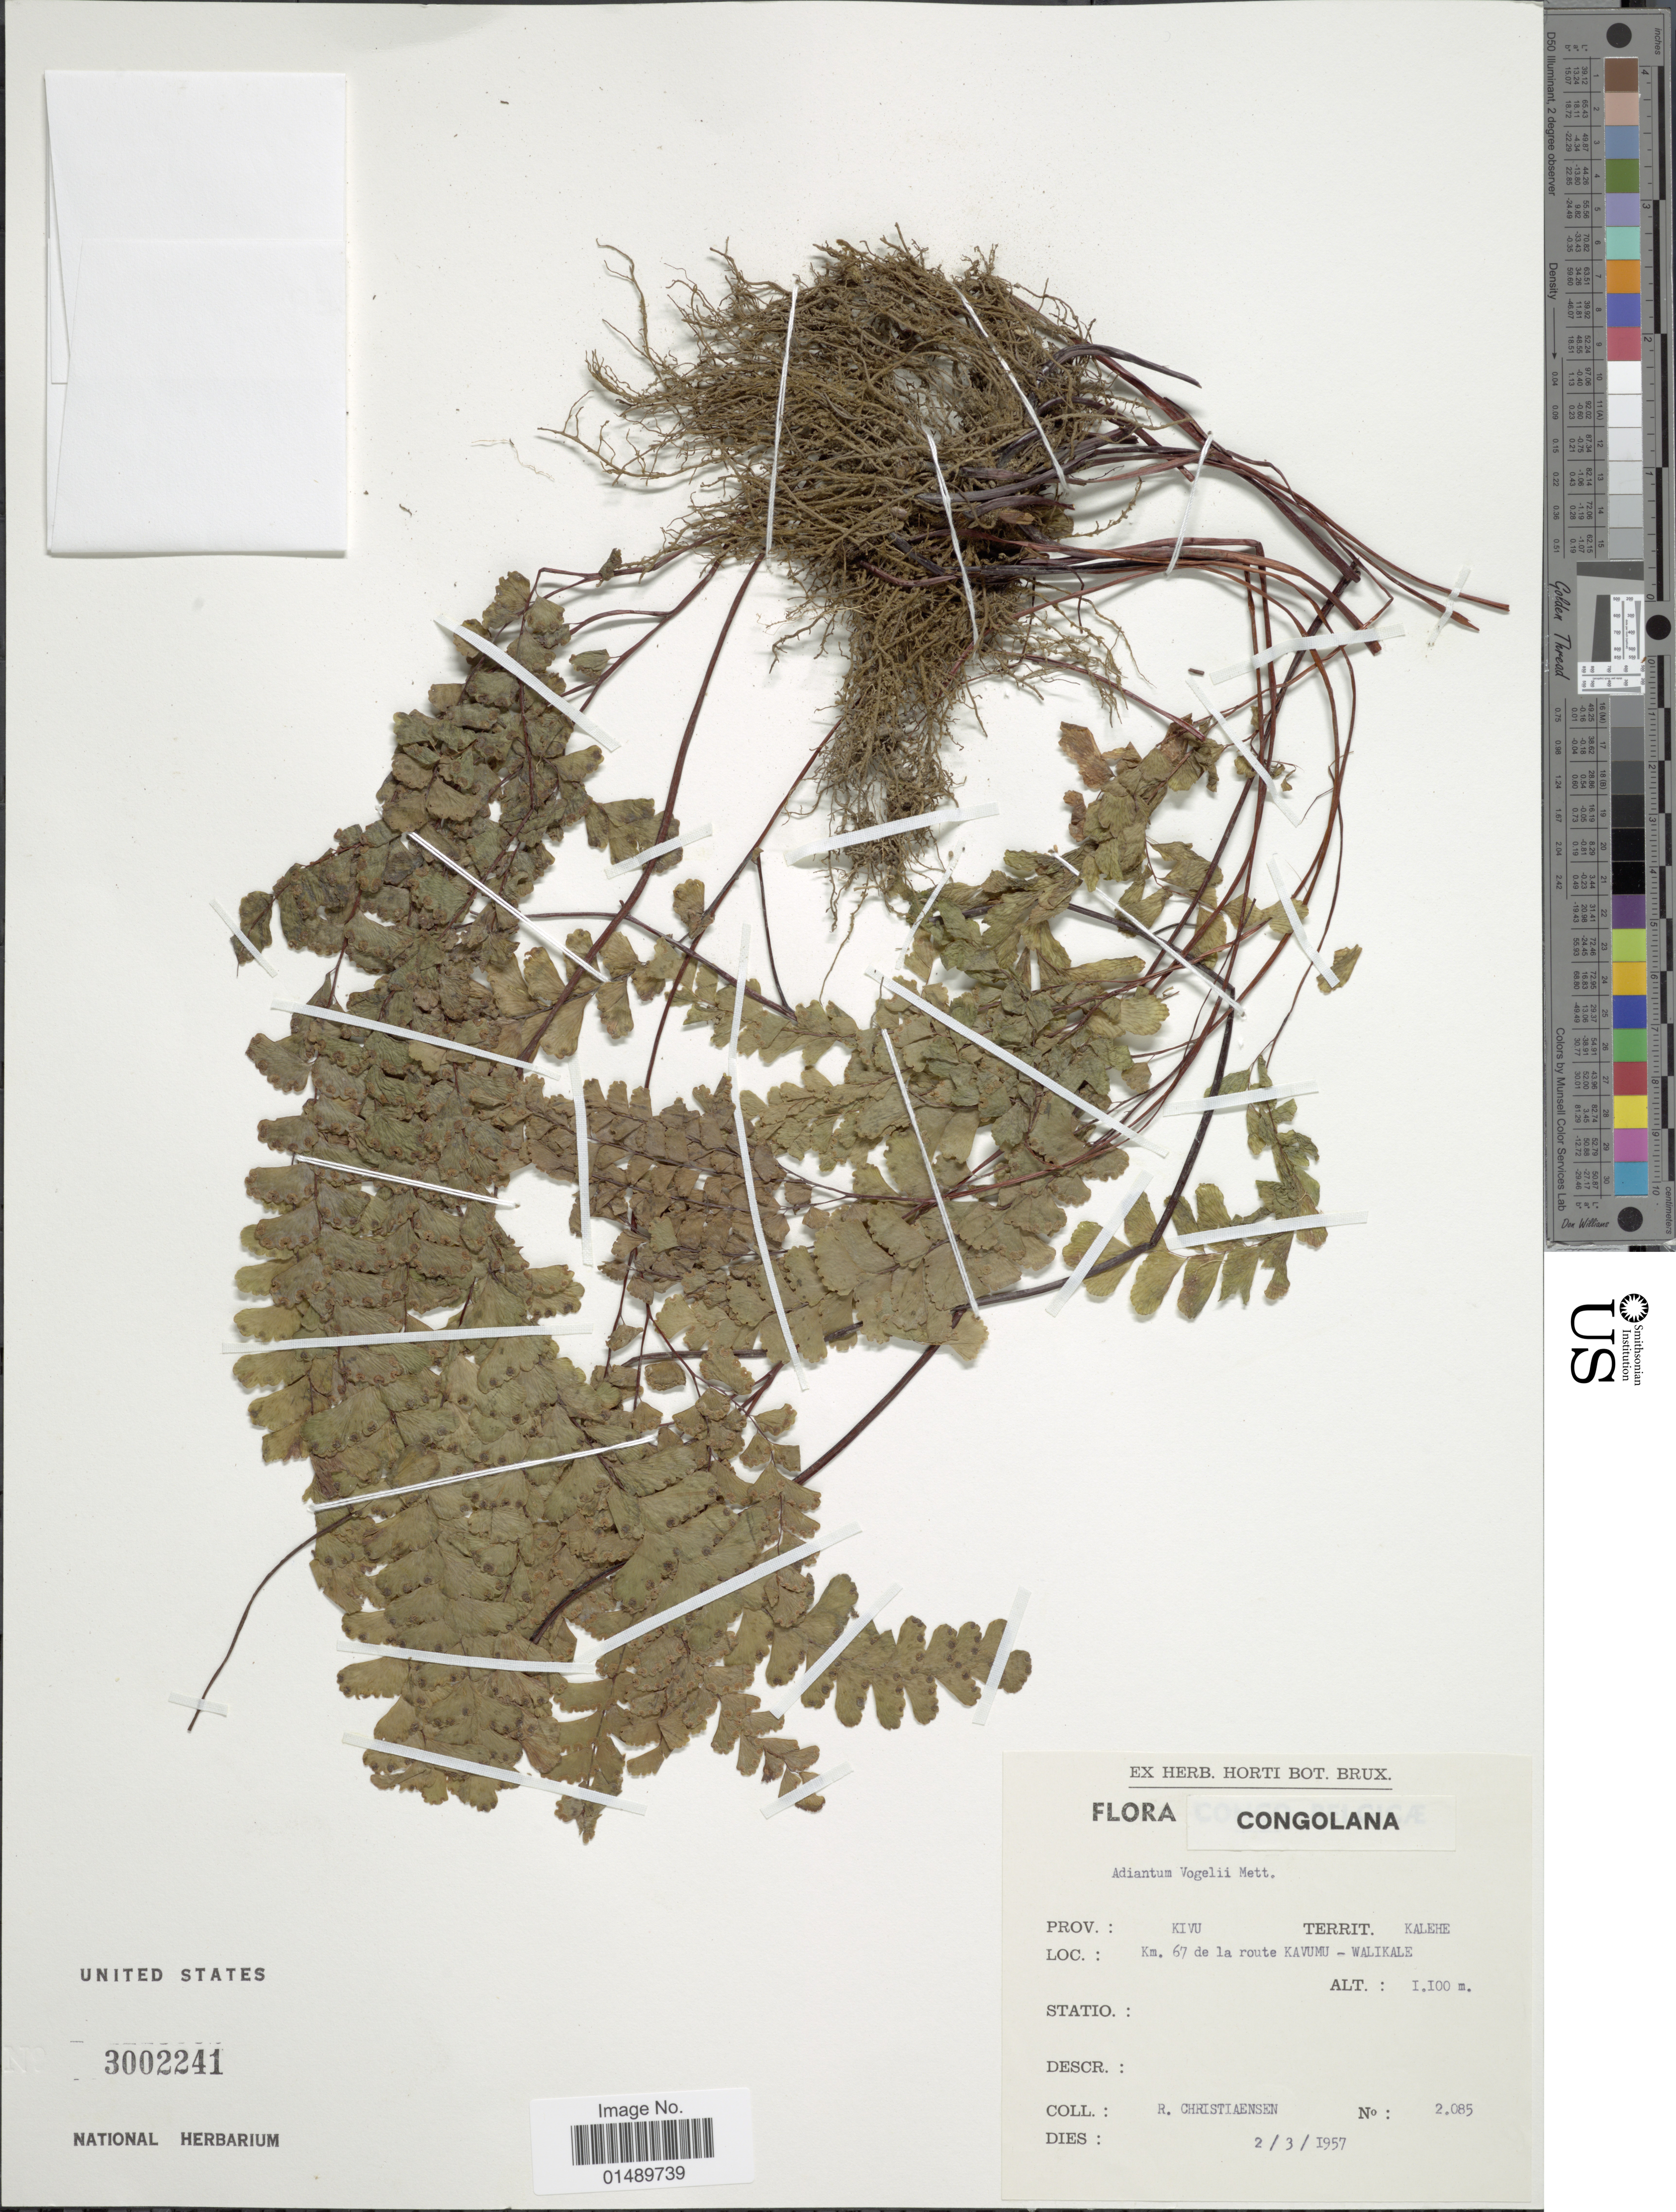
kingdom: Plantae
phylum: Tracheophyta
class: Polypodiopsida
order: Polypodiales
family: Pteridaceae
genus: Adiantum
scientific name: Adiantum vogelii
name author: Mett. ex Keys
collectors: A. Christiaensen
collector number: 2085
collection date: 1957-03-02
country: Congo, Democratic Republic of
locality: Congolana, Pro.: Kivu, Territ.: Kalehe, Loc.: Km. 67 de la route Kavumu-Walikale.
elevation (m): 1100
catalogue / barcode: US 300241